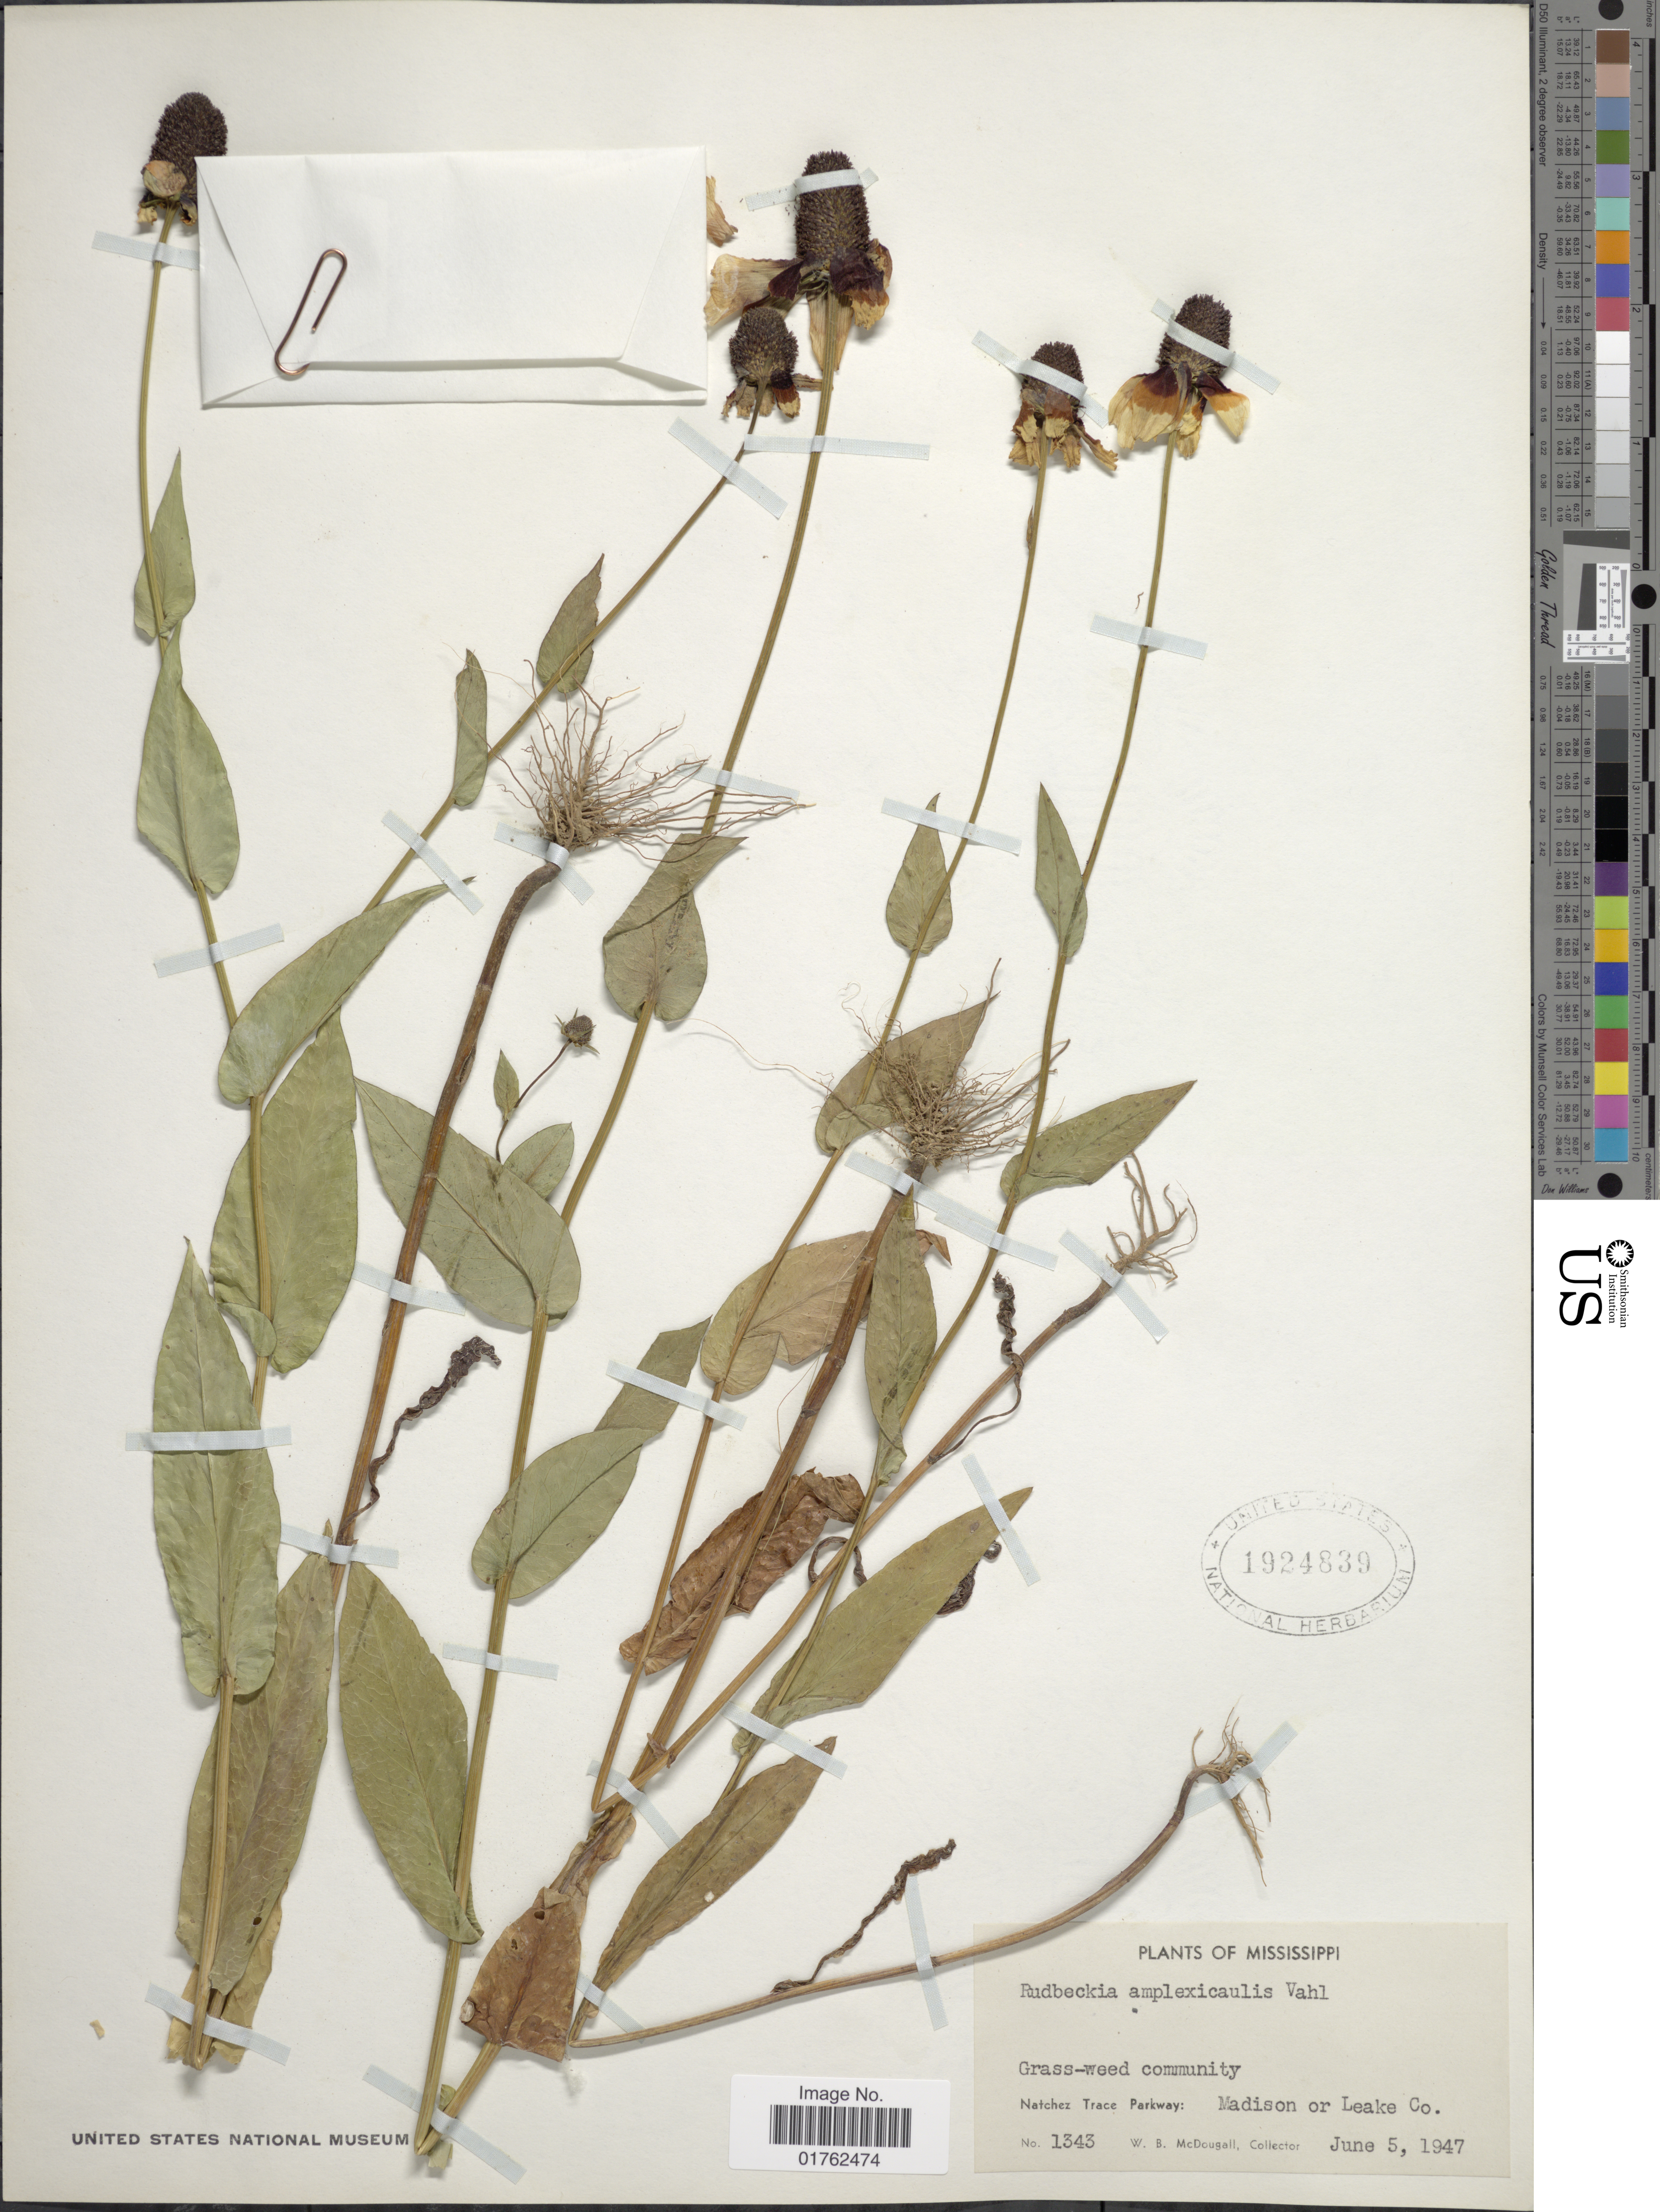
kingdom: Plantae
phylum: Tracheophyta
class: Magnoliopsida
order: Asterales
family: Asteraceae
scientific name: Dracopis amplexicaulis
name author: (Vahl) Cass.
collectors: W. B. McDougall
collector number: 1343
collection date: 1947-06-05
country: United States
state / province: Mississippi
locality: Natchez Trace Parkway: madison or Leake C.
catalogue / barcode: US 1924839